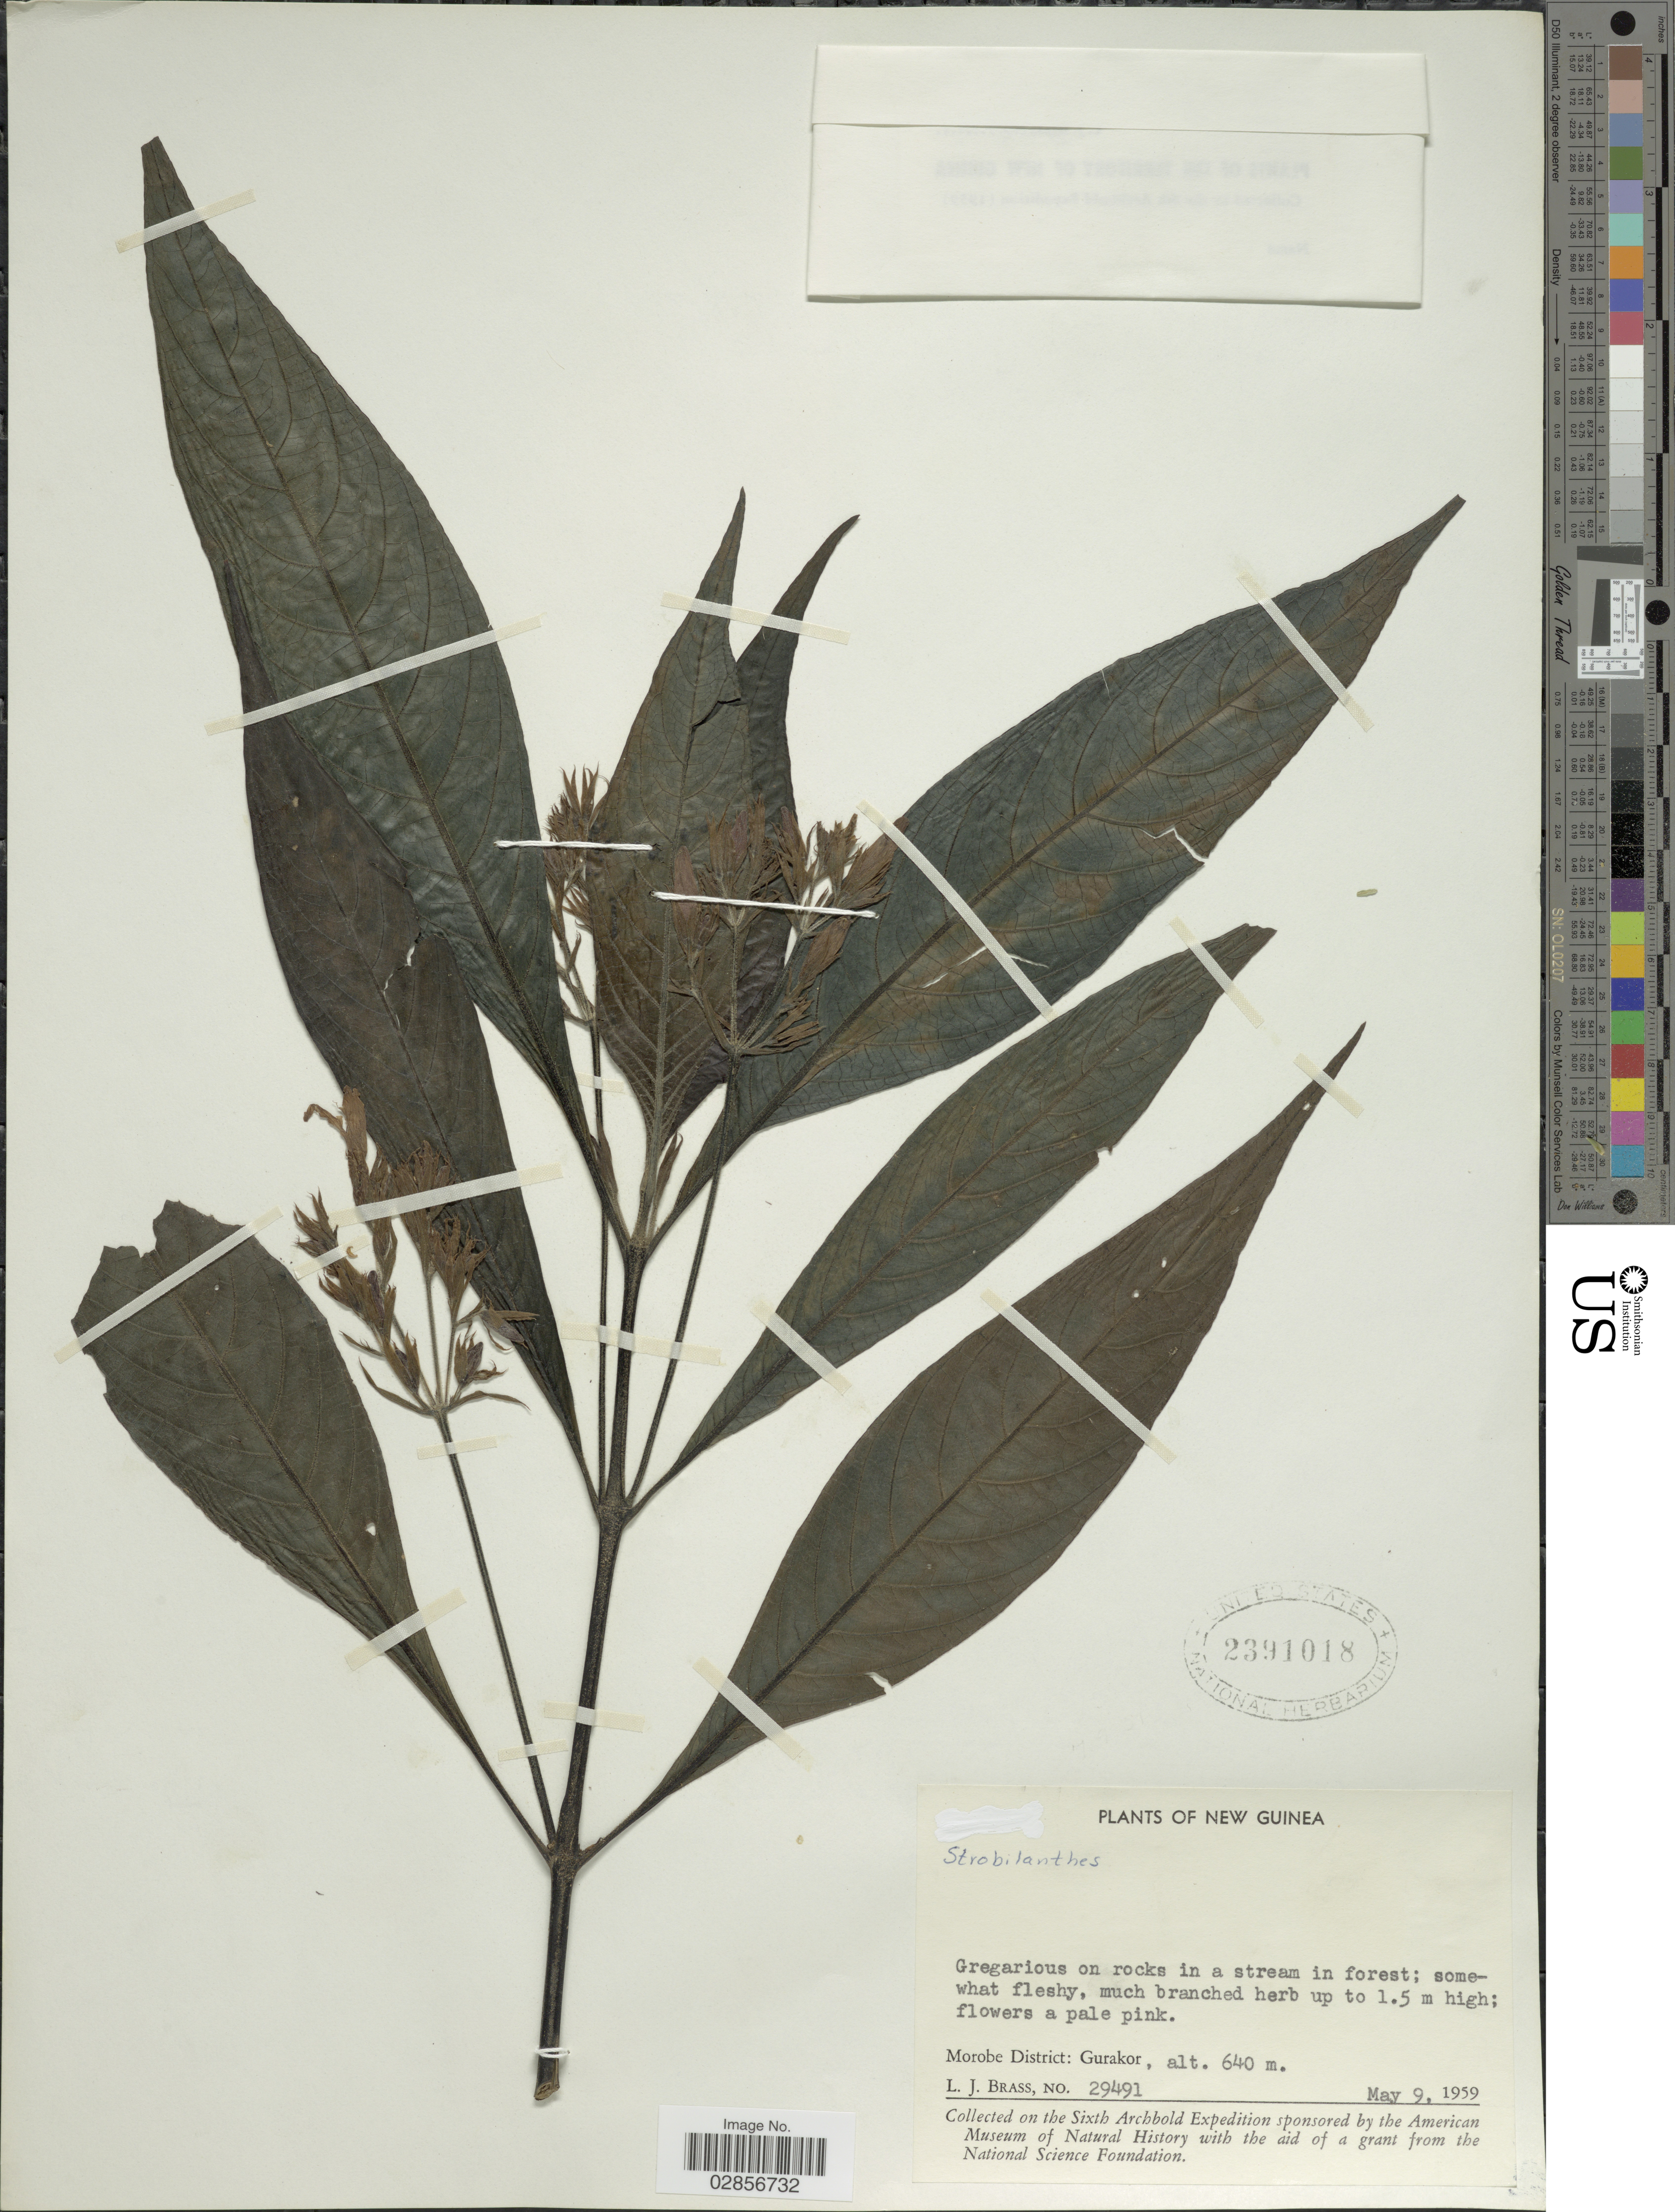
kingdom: Plantae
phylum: Tracheophyta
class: Magnoliopsida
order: Lamiales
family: Acanthaceae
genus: Strobilanthes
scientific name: Strobilanthes sp.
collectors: L. J. Brass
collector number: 29491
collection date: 1959-05-09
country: Papua New Guinea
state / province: Morobe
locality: New Guinea. Morobe District: Gurakor.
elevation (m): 640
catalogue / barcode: US 2391018